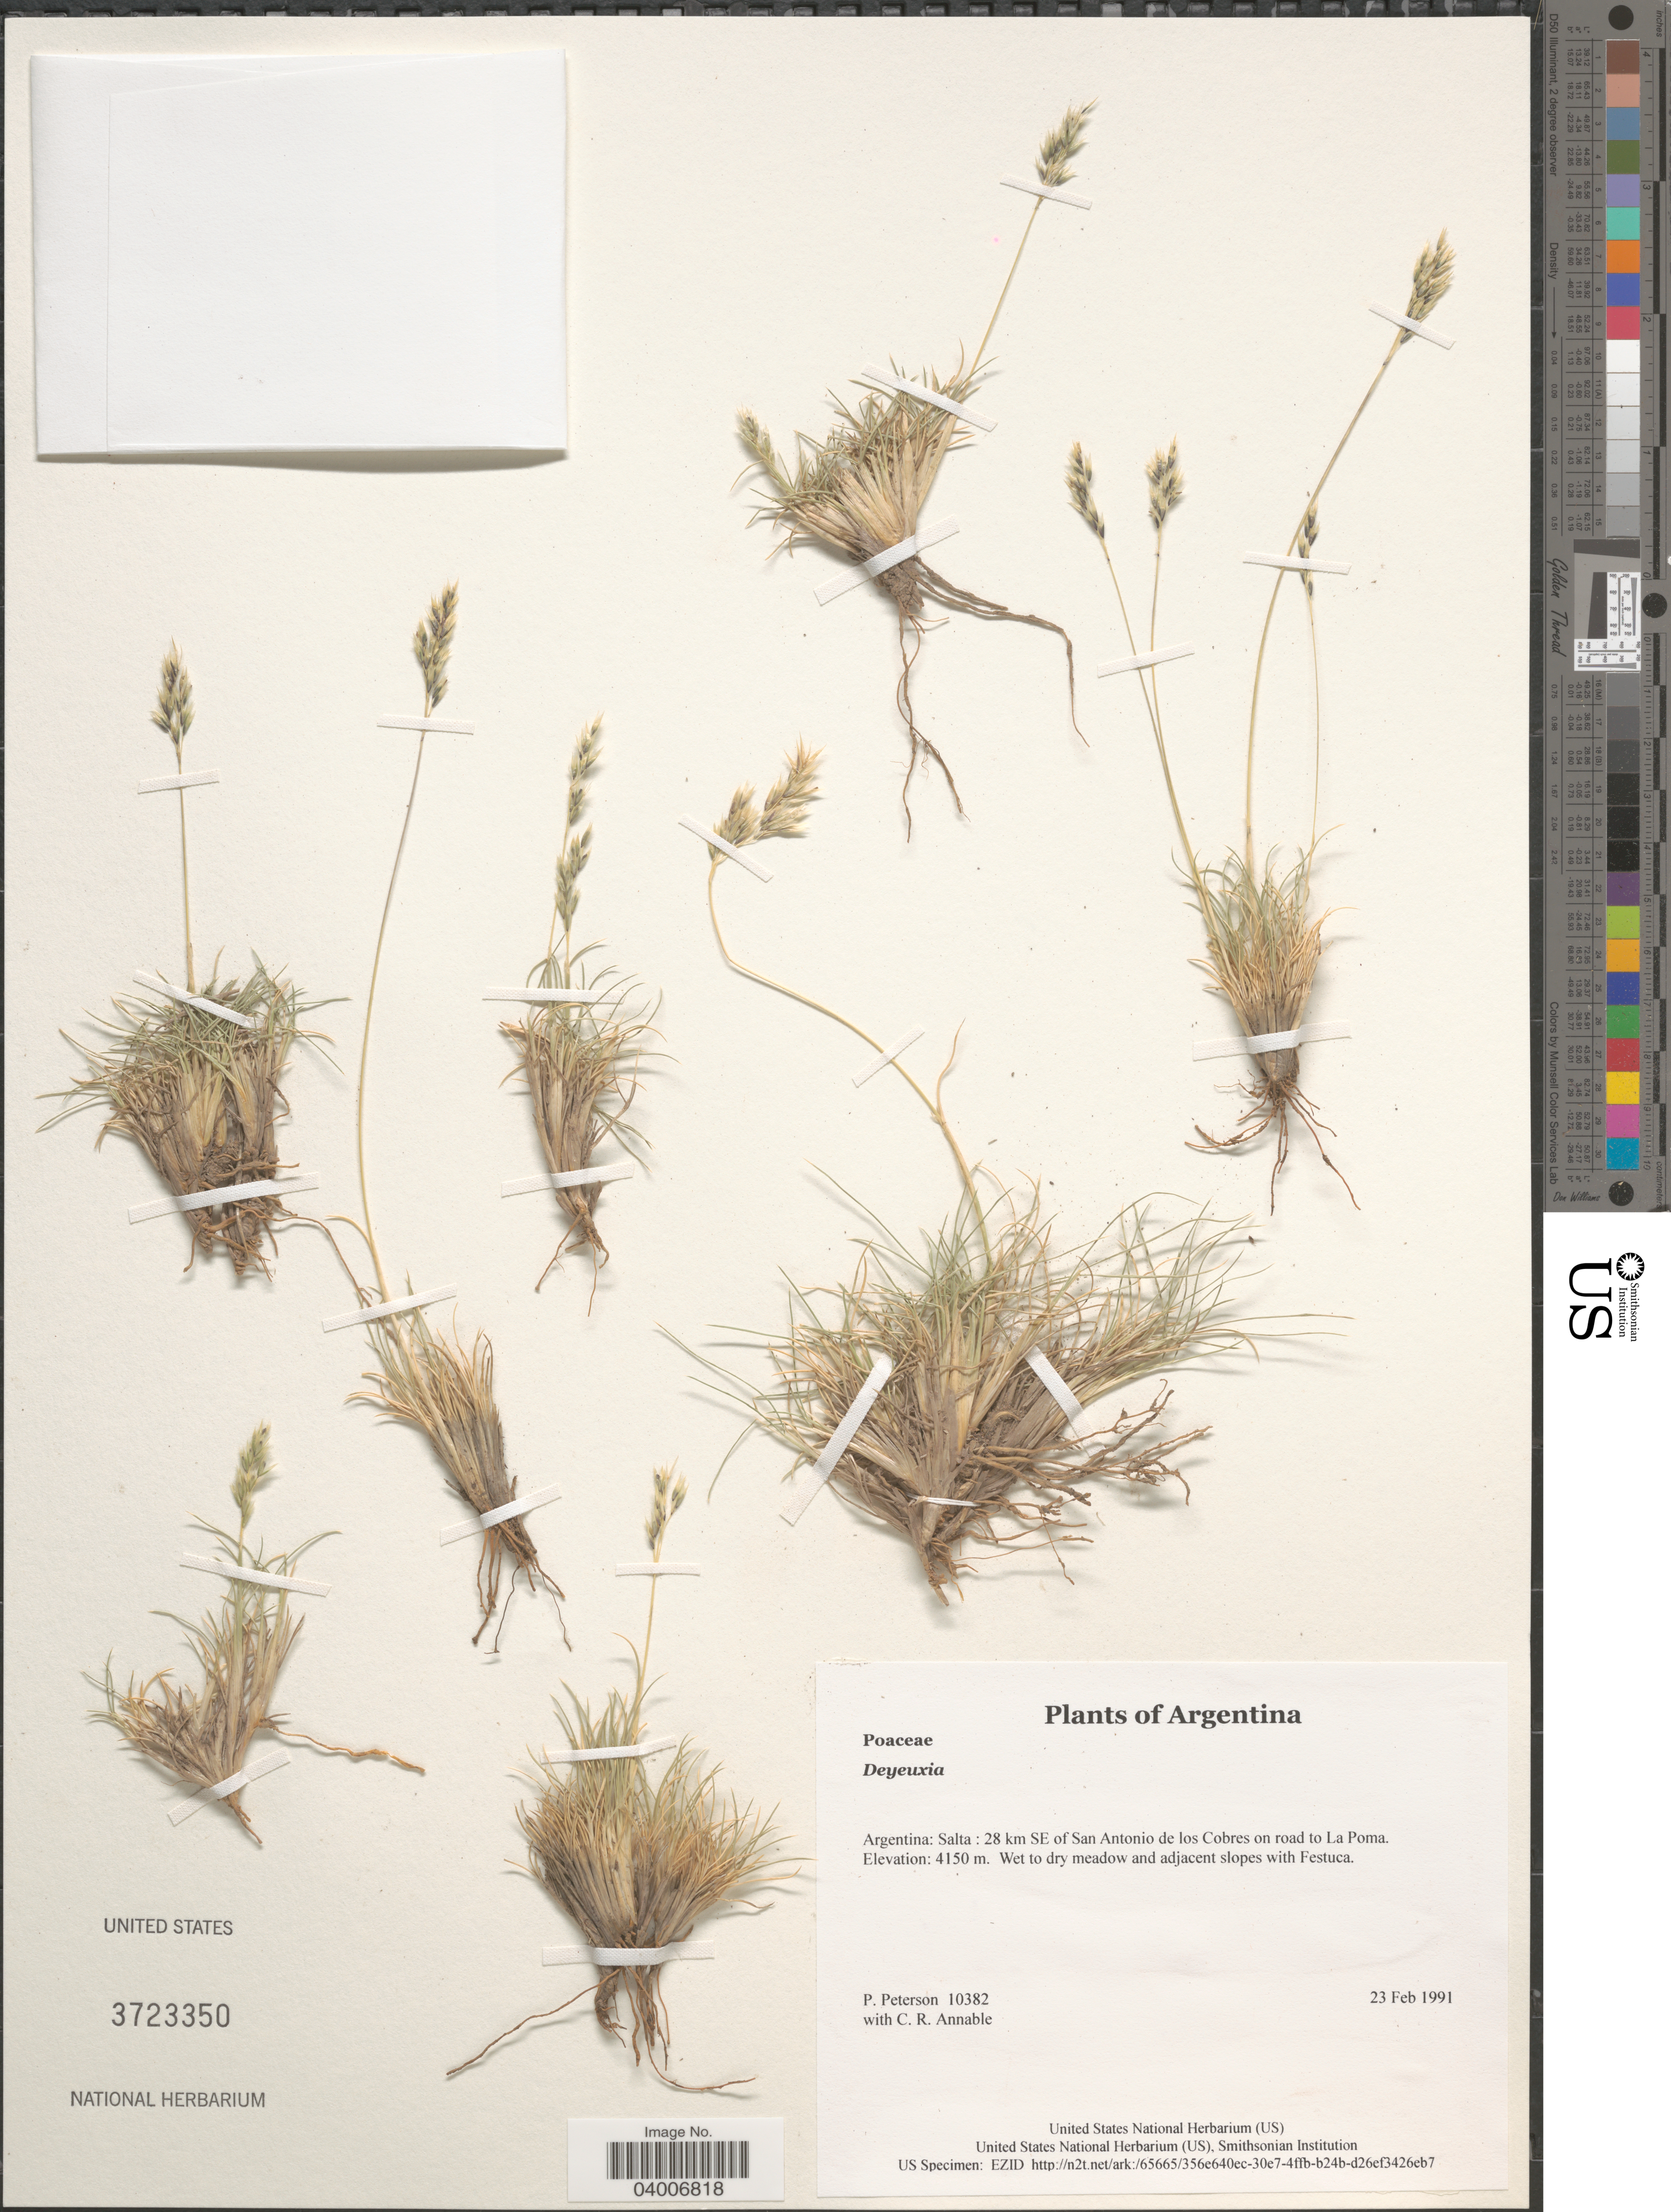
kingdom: Plantae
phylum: Tracheophyta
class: Liliopsida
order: Poales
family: Poaceae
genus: Cinnagrostis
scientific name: Cinnagrostis sp.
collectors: P. Peterson & C. R. Annable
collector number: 10382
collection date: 1991-02-23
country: Argentina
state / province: Salta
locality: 28 km SE of San Antonio de los Cobres on road to La Poma.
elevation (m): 4150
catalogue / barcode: US 3723350